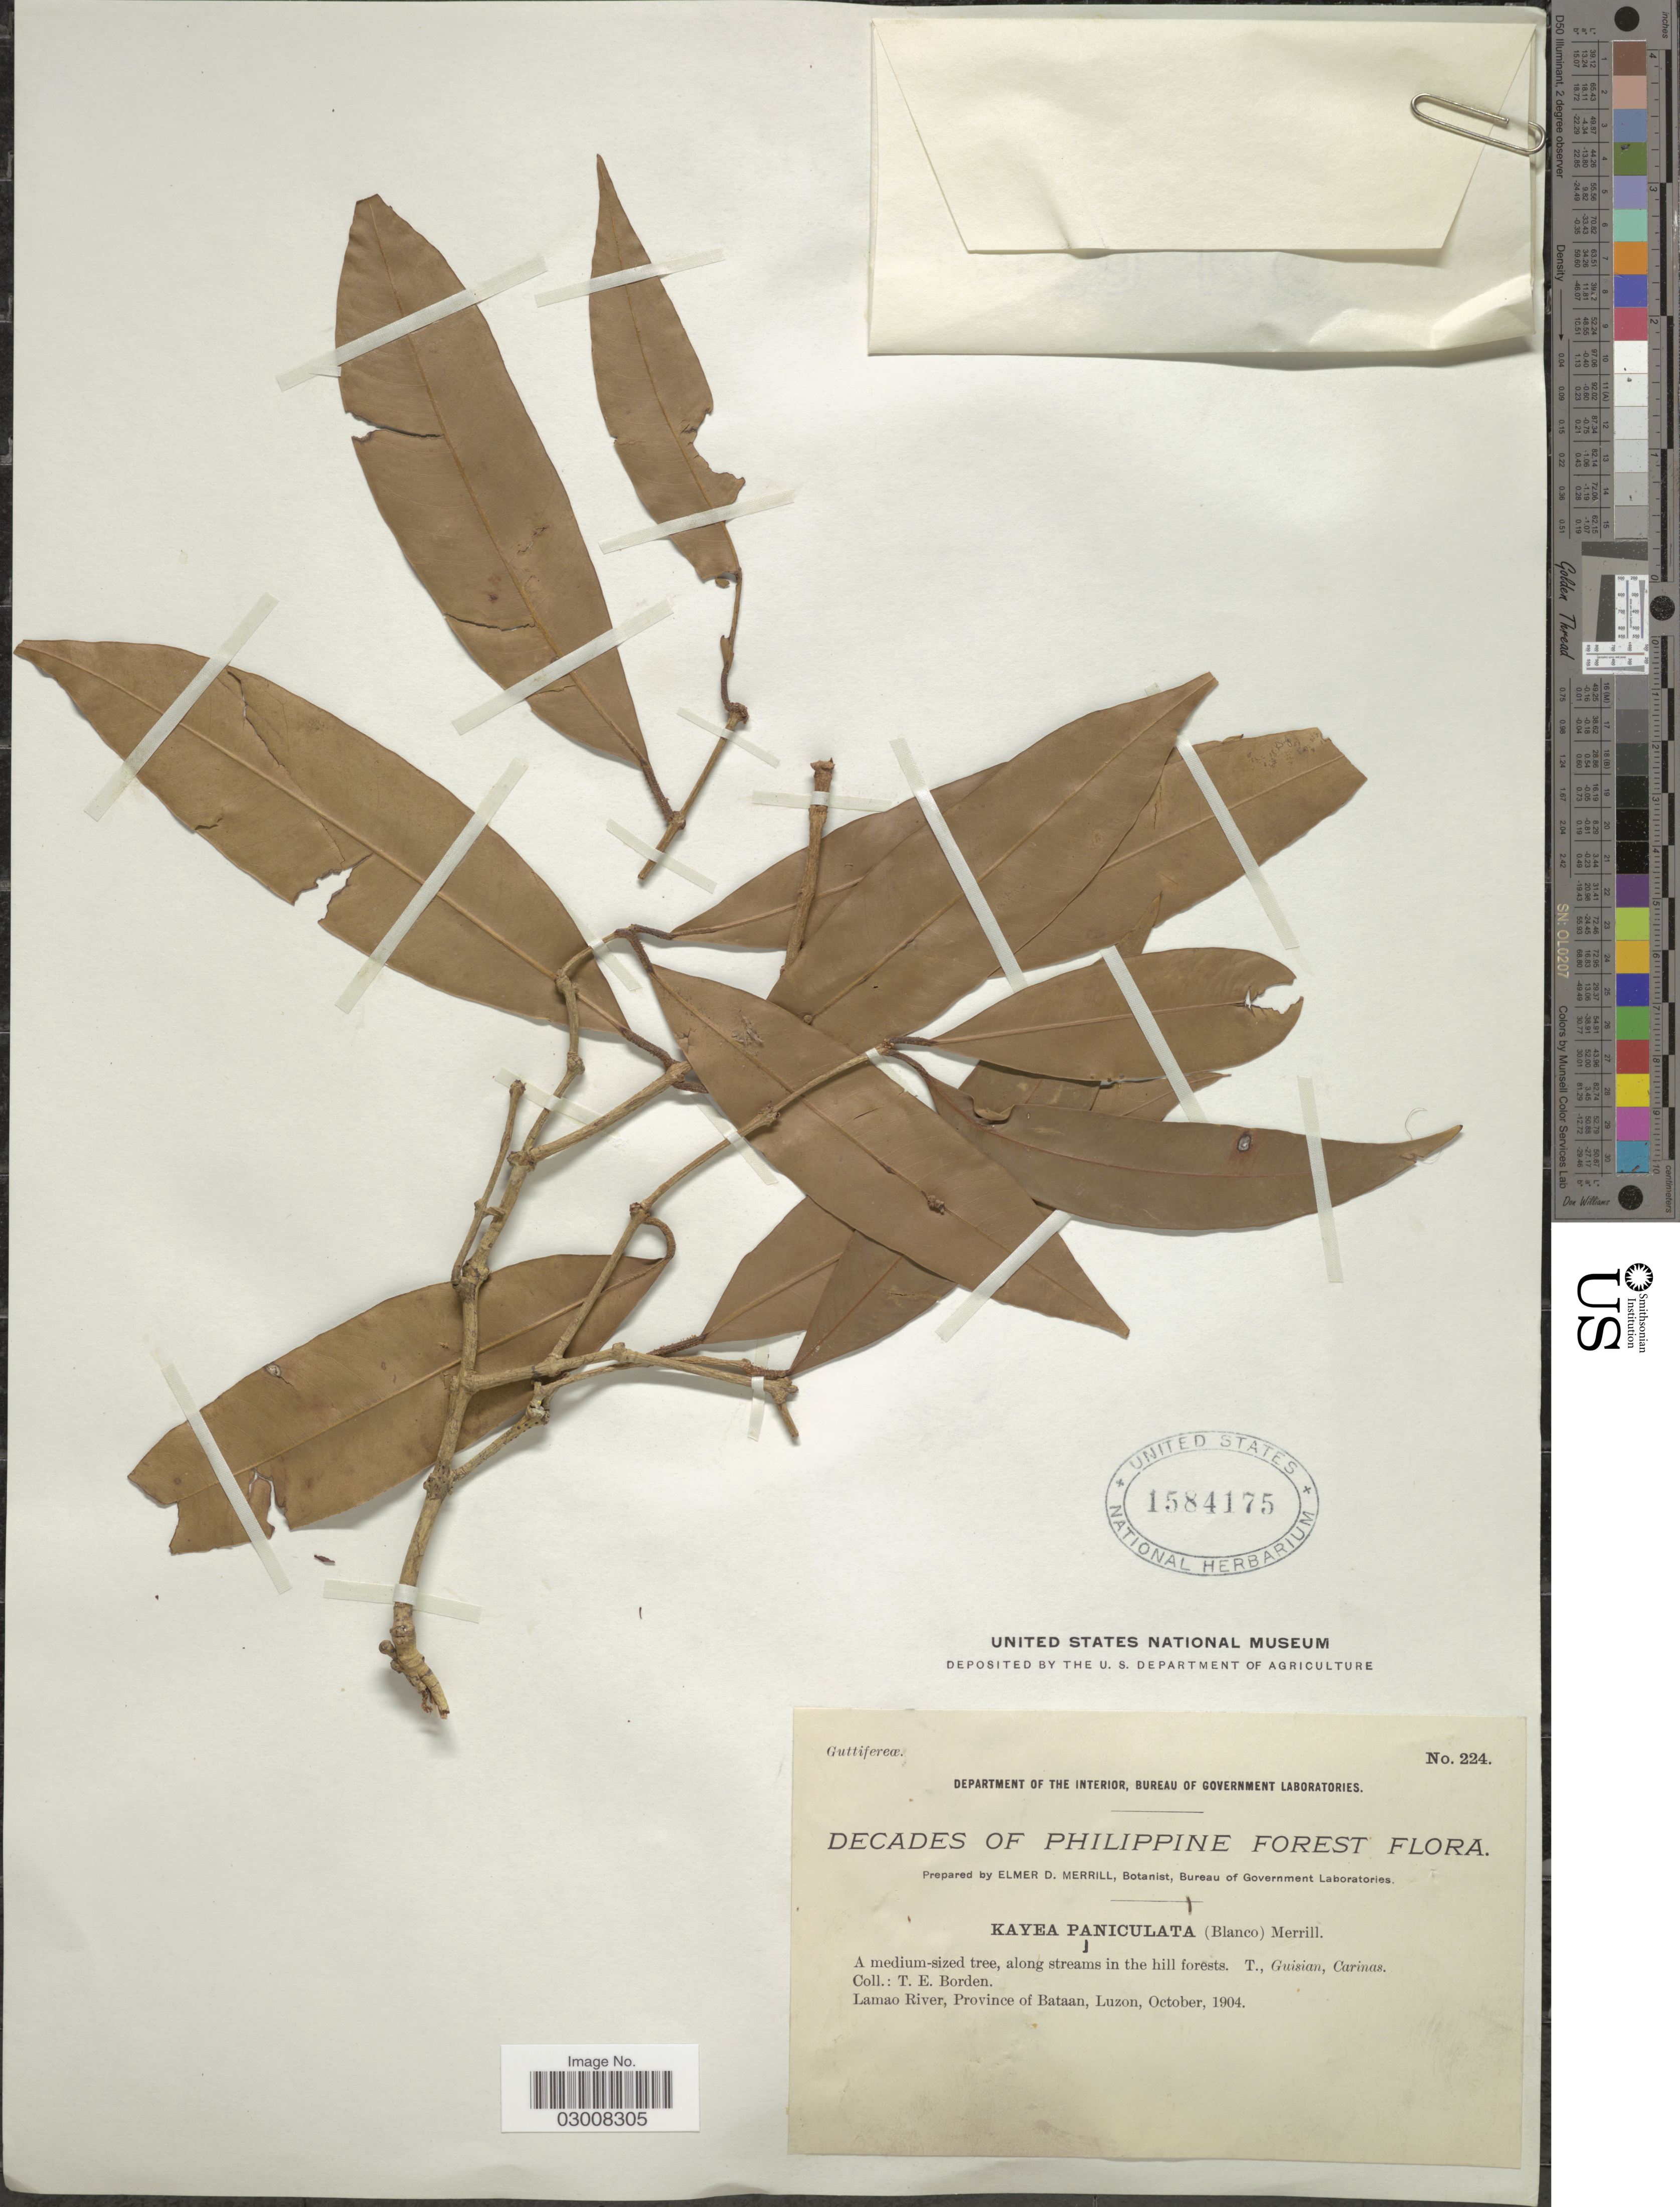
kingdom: Plantae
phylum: Tracheophyta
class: Magnoliopsida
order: Malpighiales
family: Calophyllaceae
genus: Kayea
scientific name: Kayea paniculata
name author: (Blanco) Merr.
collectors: T. E. Borden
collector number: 224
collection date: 1904-10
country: Philippines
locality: Lamao River, Province of Bataan, Luzon.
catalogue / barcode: US 1584175